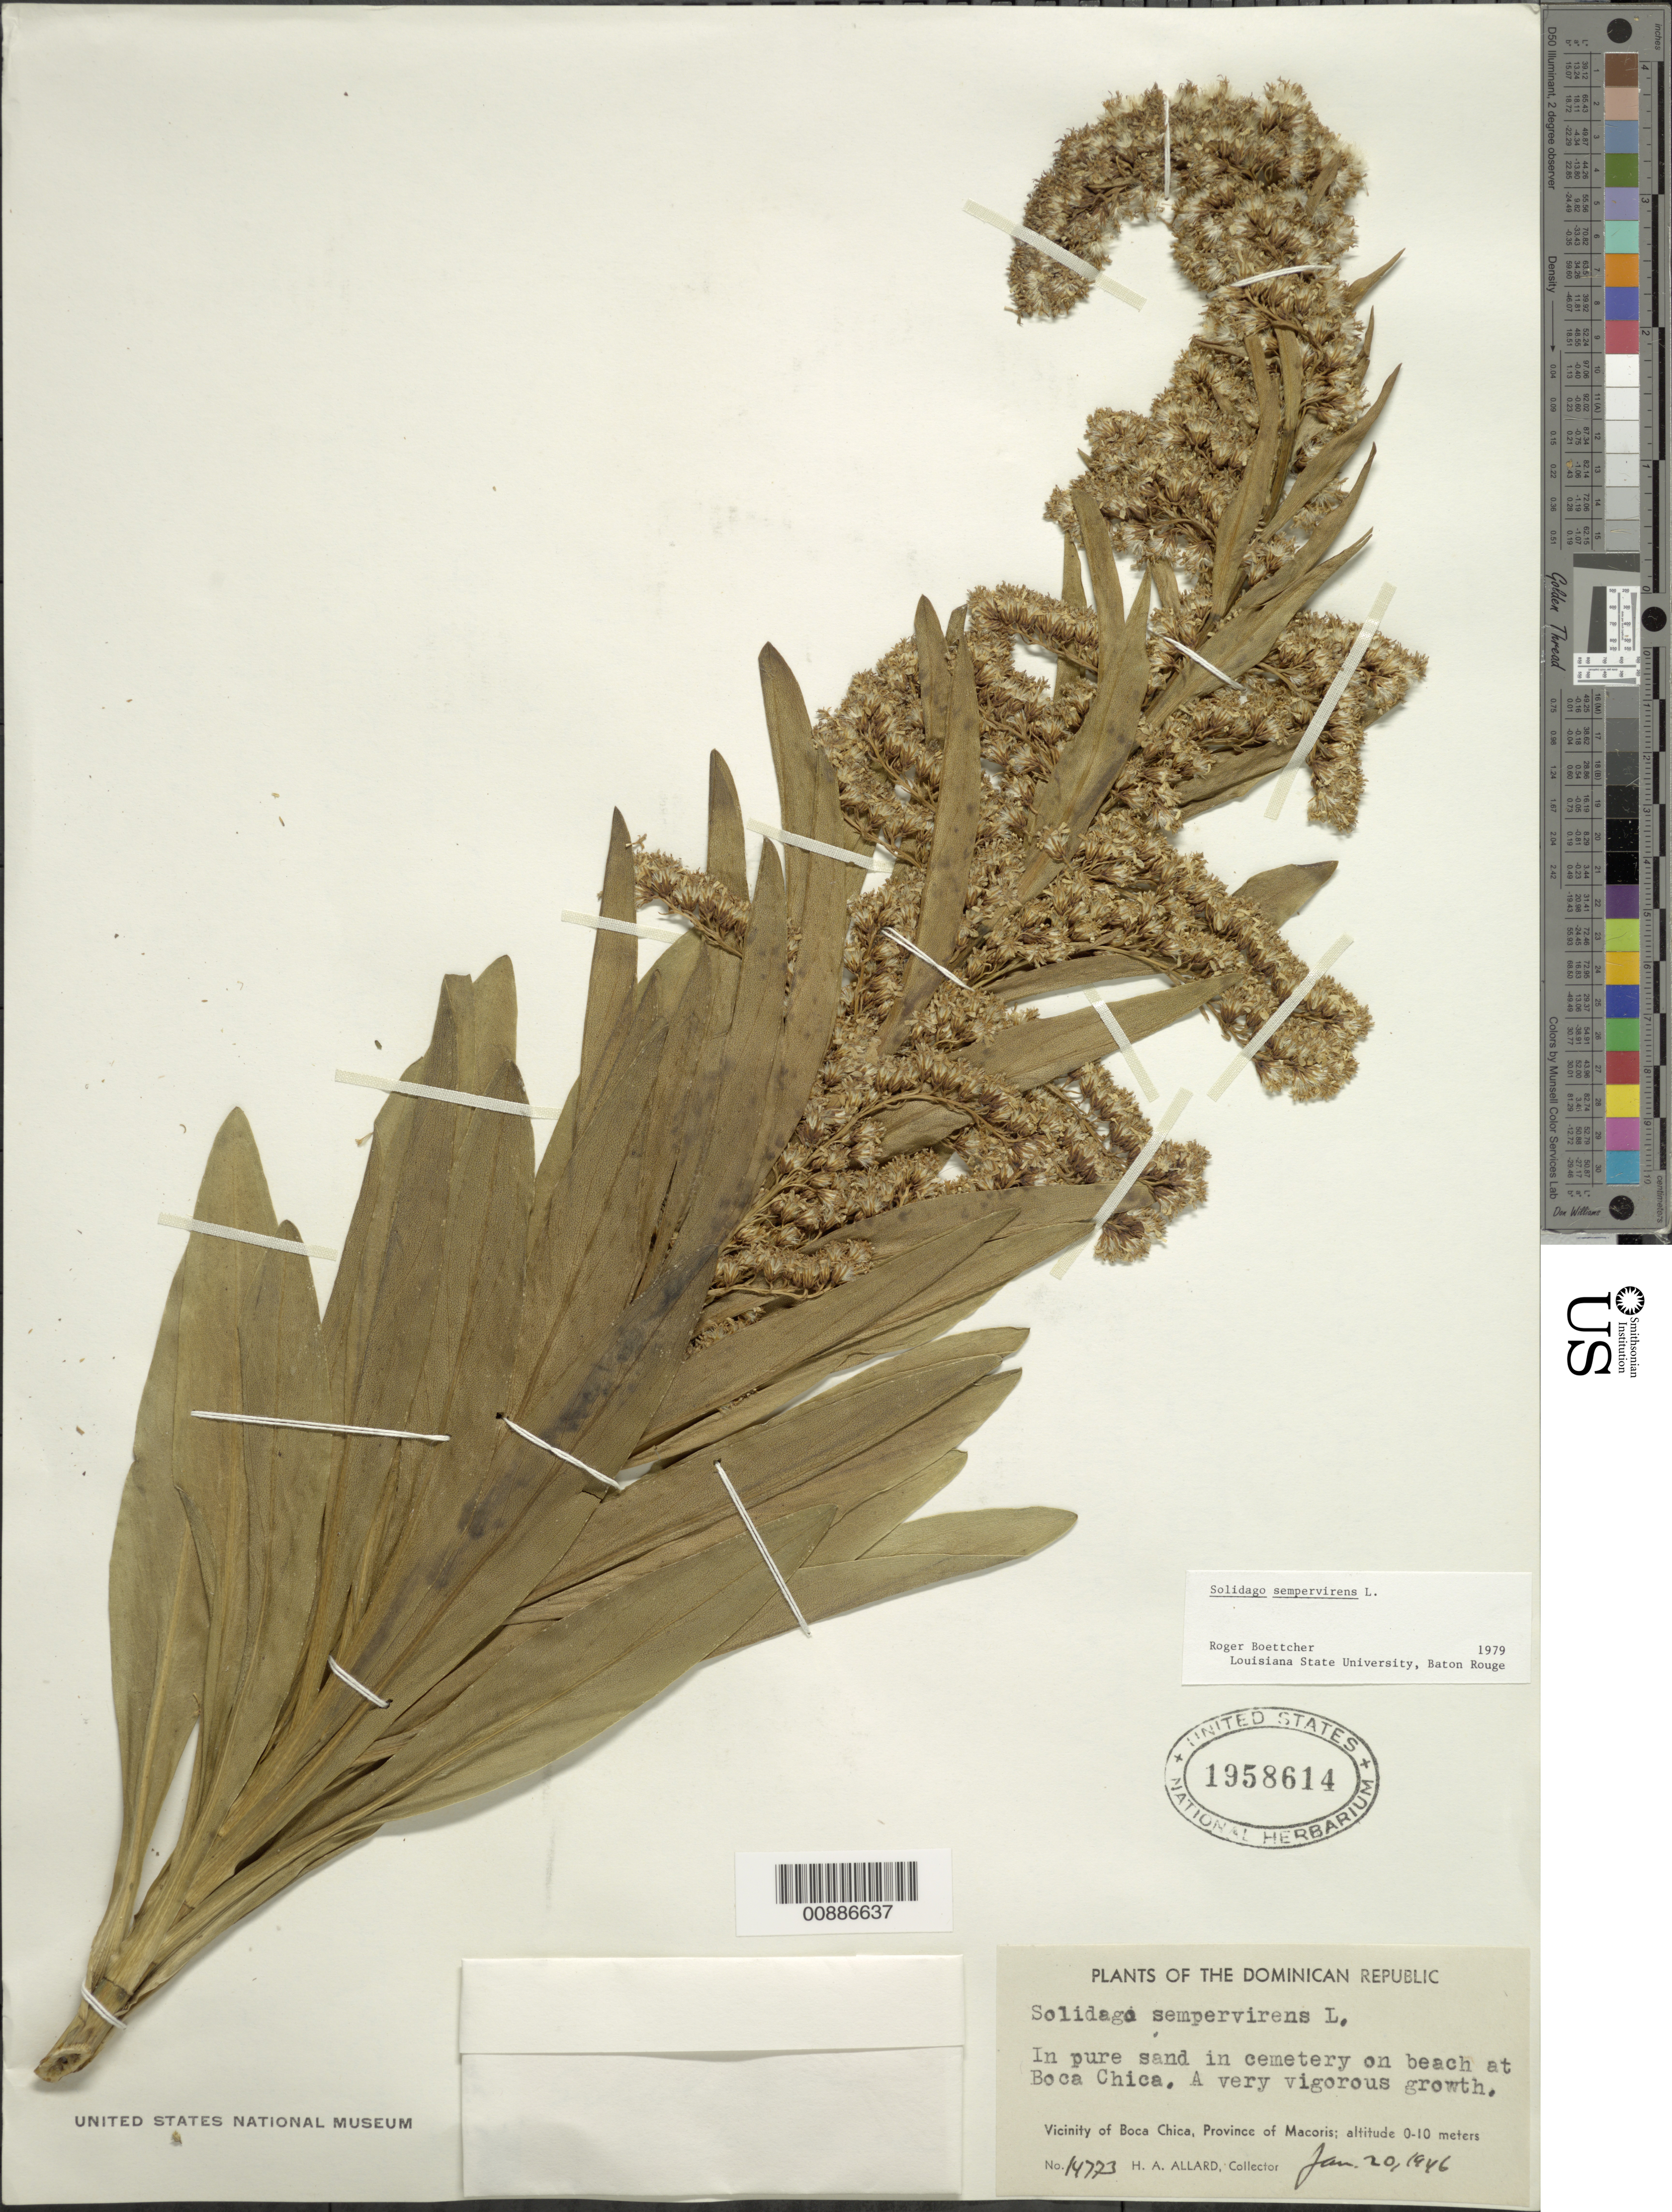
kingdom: Plantae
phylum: Tracheophyta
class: Magnoliopsida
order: Asterales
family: Asteraceae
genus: Solidago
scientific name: Solidago sempervirens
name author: L.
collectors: H. A. Allard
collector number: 14773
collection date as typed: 20 Jan 1946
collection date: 1946-01-20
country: Dominican Republic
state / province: Macoris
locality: In cemetery at Boca Chica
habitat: In pure sand in cemetery on beach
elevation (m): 0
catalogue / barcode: US 1958614